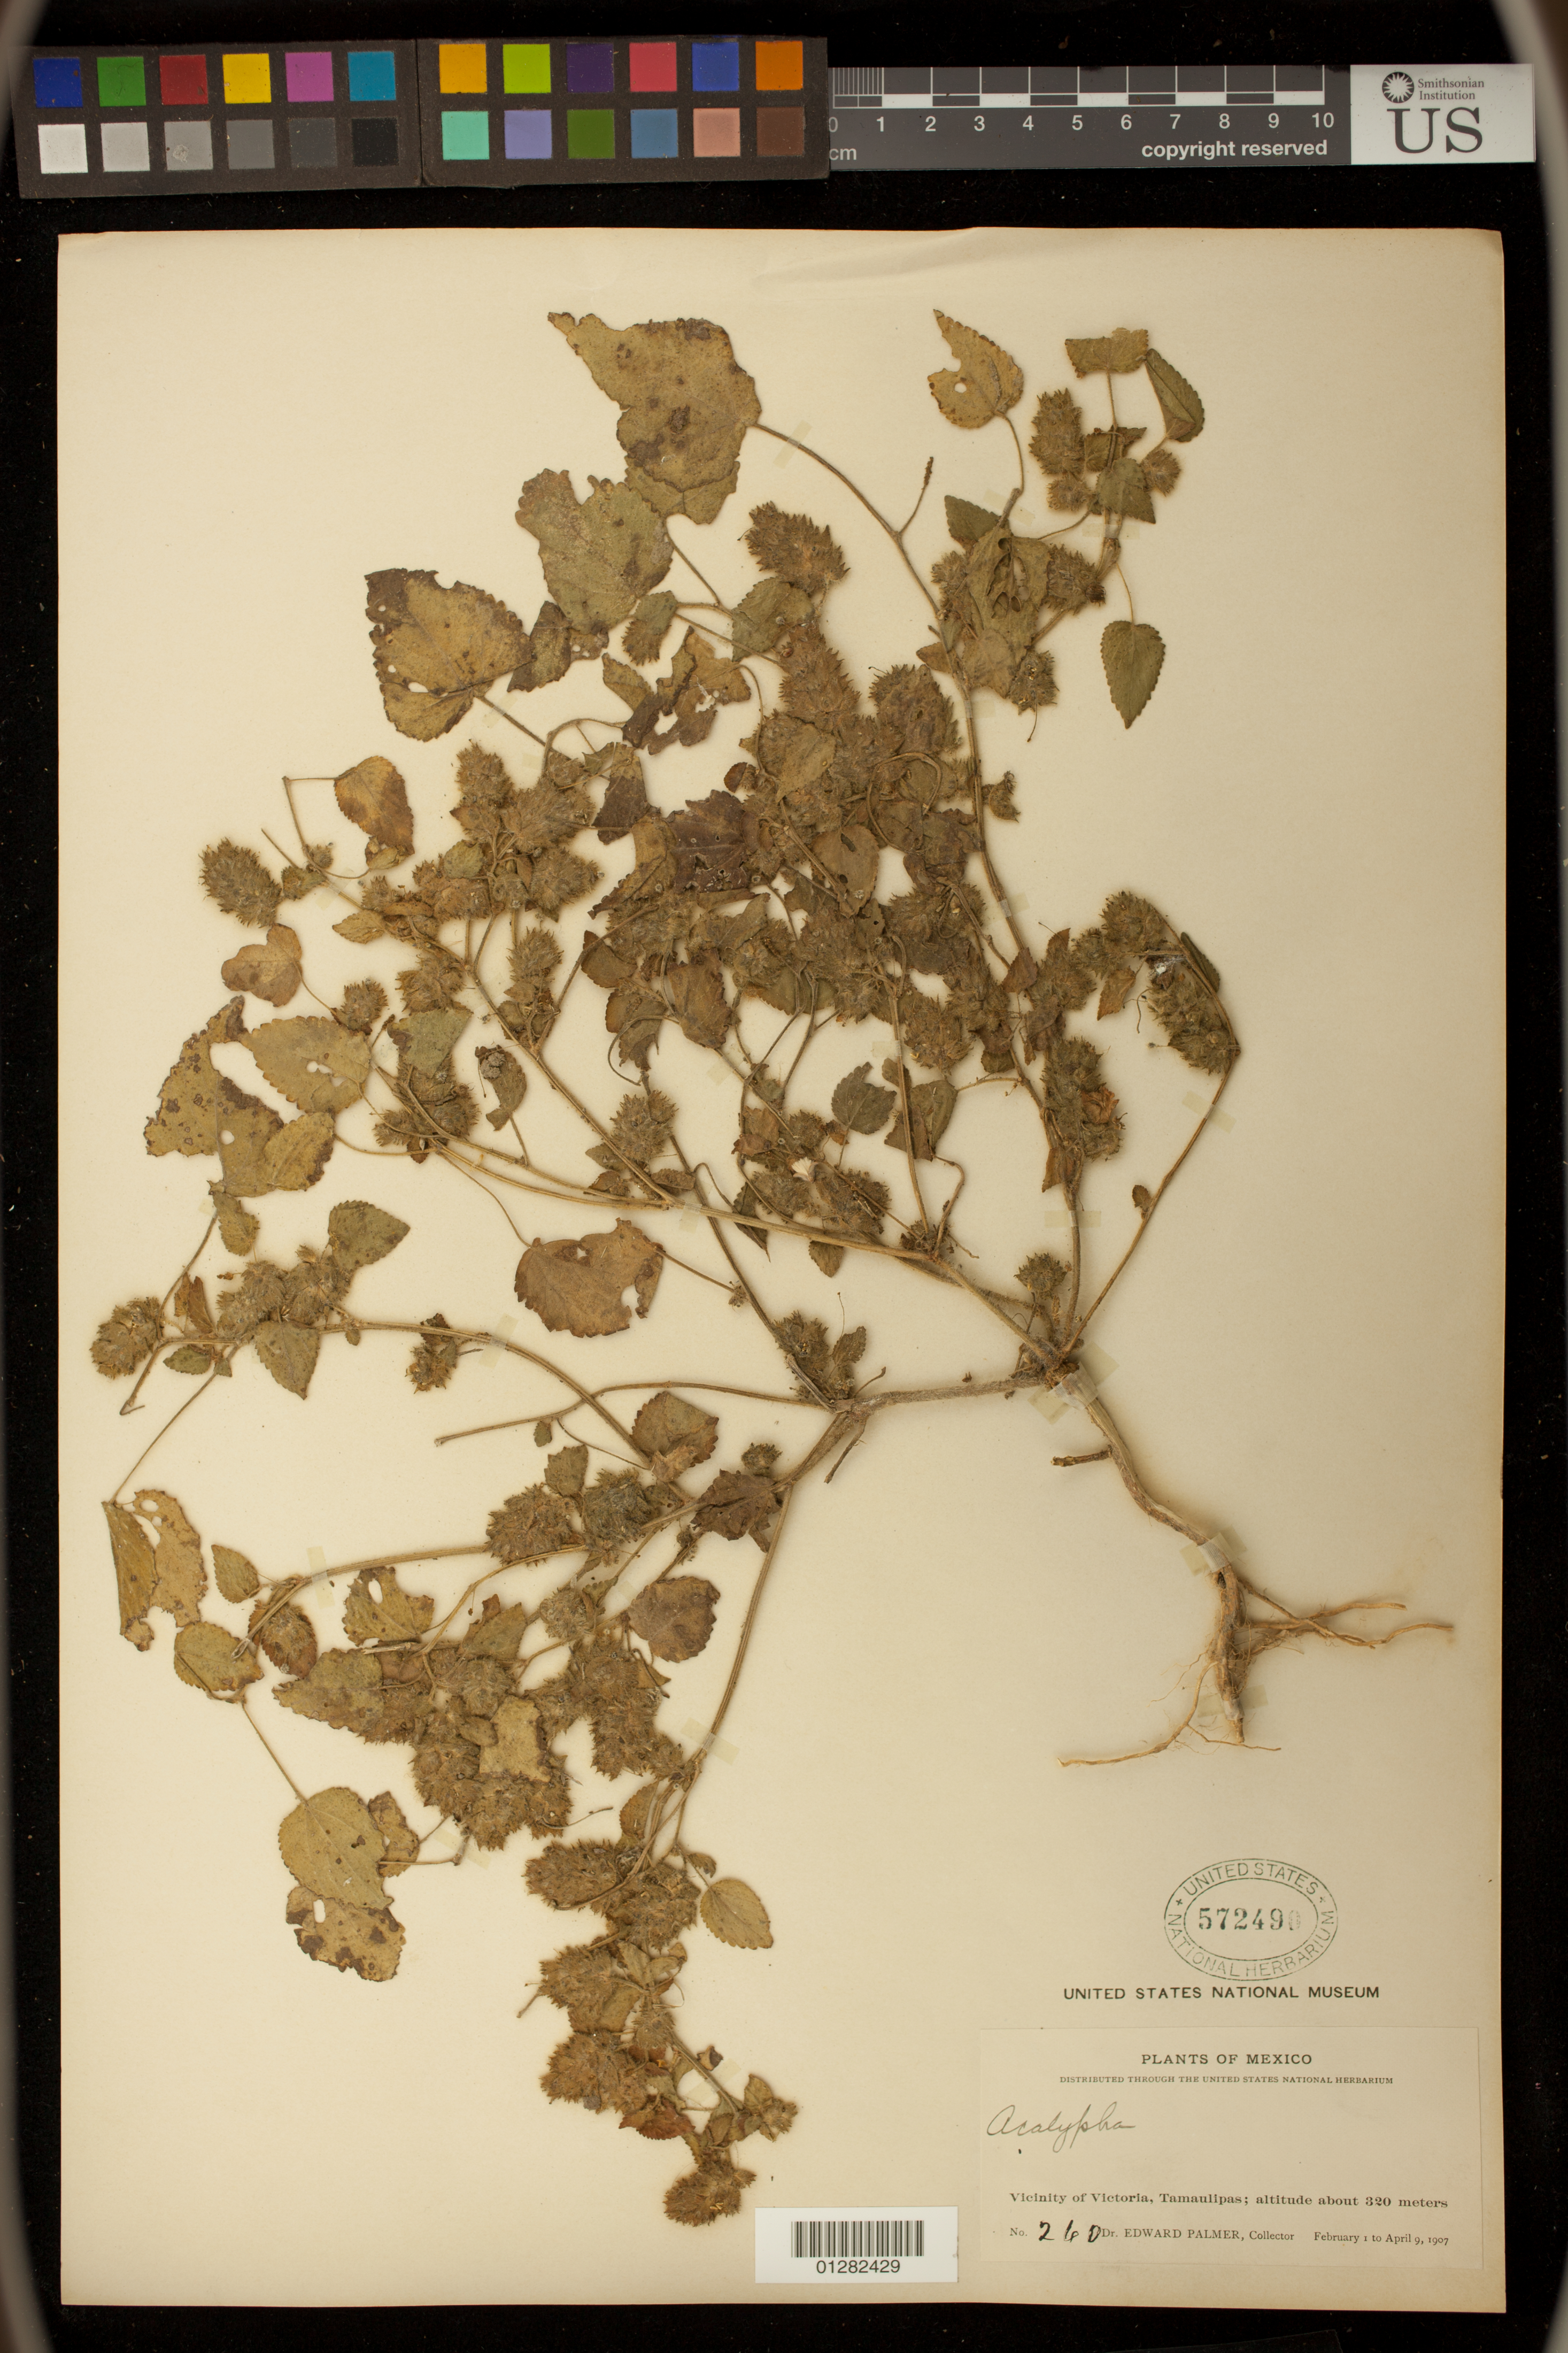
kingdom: Plantae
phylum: Tracheophyta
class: Magnoliopsida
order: Malpighiales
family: Euphorbiaceae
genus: Acalypha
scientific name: Acalypha pseudalopecuroides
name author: Pax & K. Hoffm. in Engl.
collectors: G. B. Hinton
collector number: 260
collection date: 1907-02-01/1907-04-09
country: Mexico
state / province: Tamaulipas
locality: Vicinity of Victoria, Tamaulipas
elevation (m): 320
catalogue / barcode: US 572490